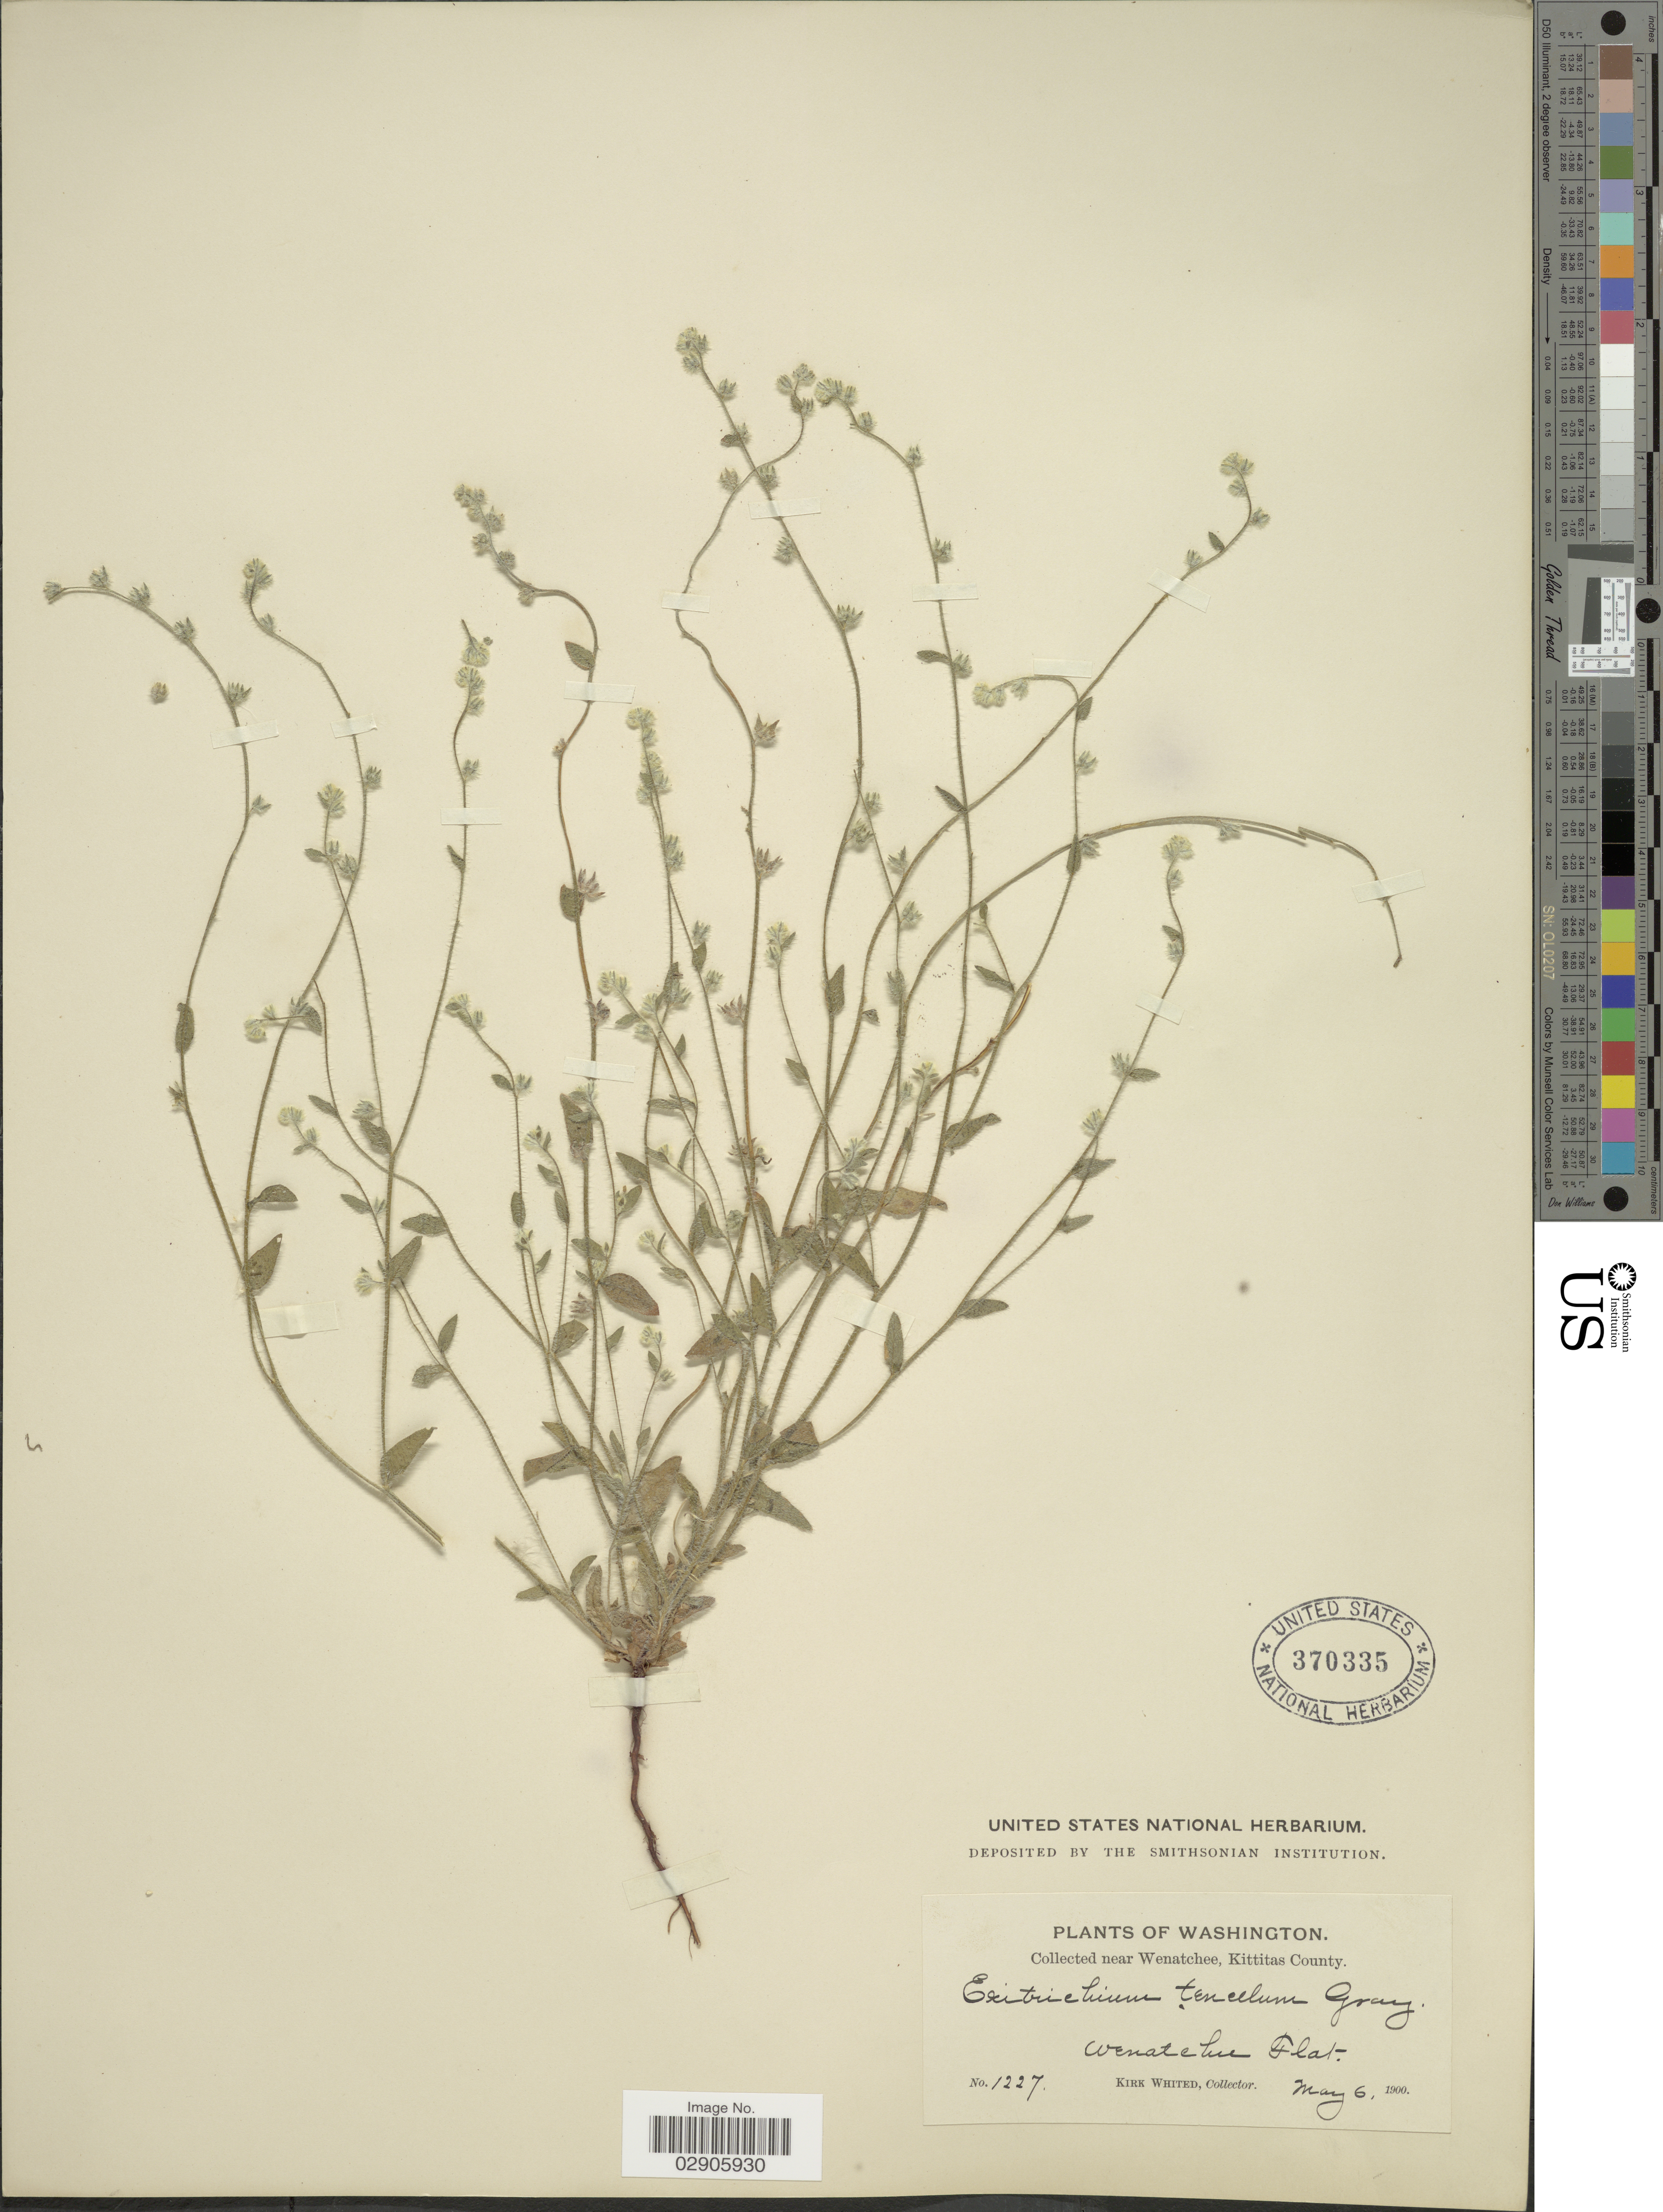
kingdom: Plantae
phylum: Tracheophyta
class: Magnoliopsida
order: Boraginales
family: Boraginaceae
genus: Plagiobothrys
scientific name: Plagiobothrys tenellus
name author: (Nutt.) A. Gray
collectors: K. Whited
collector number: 1227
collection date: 1900-05-06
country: United States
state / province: Washington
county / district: Kittitas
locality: Near Wenatchee, Kittitas County. Wenatchee Flat.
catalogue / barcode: US 370335